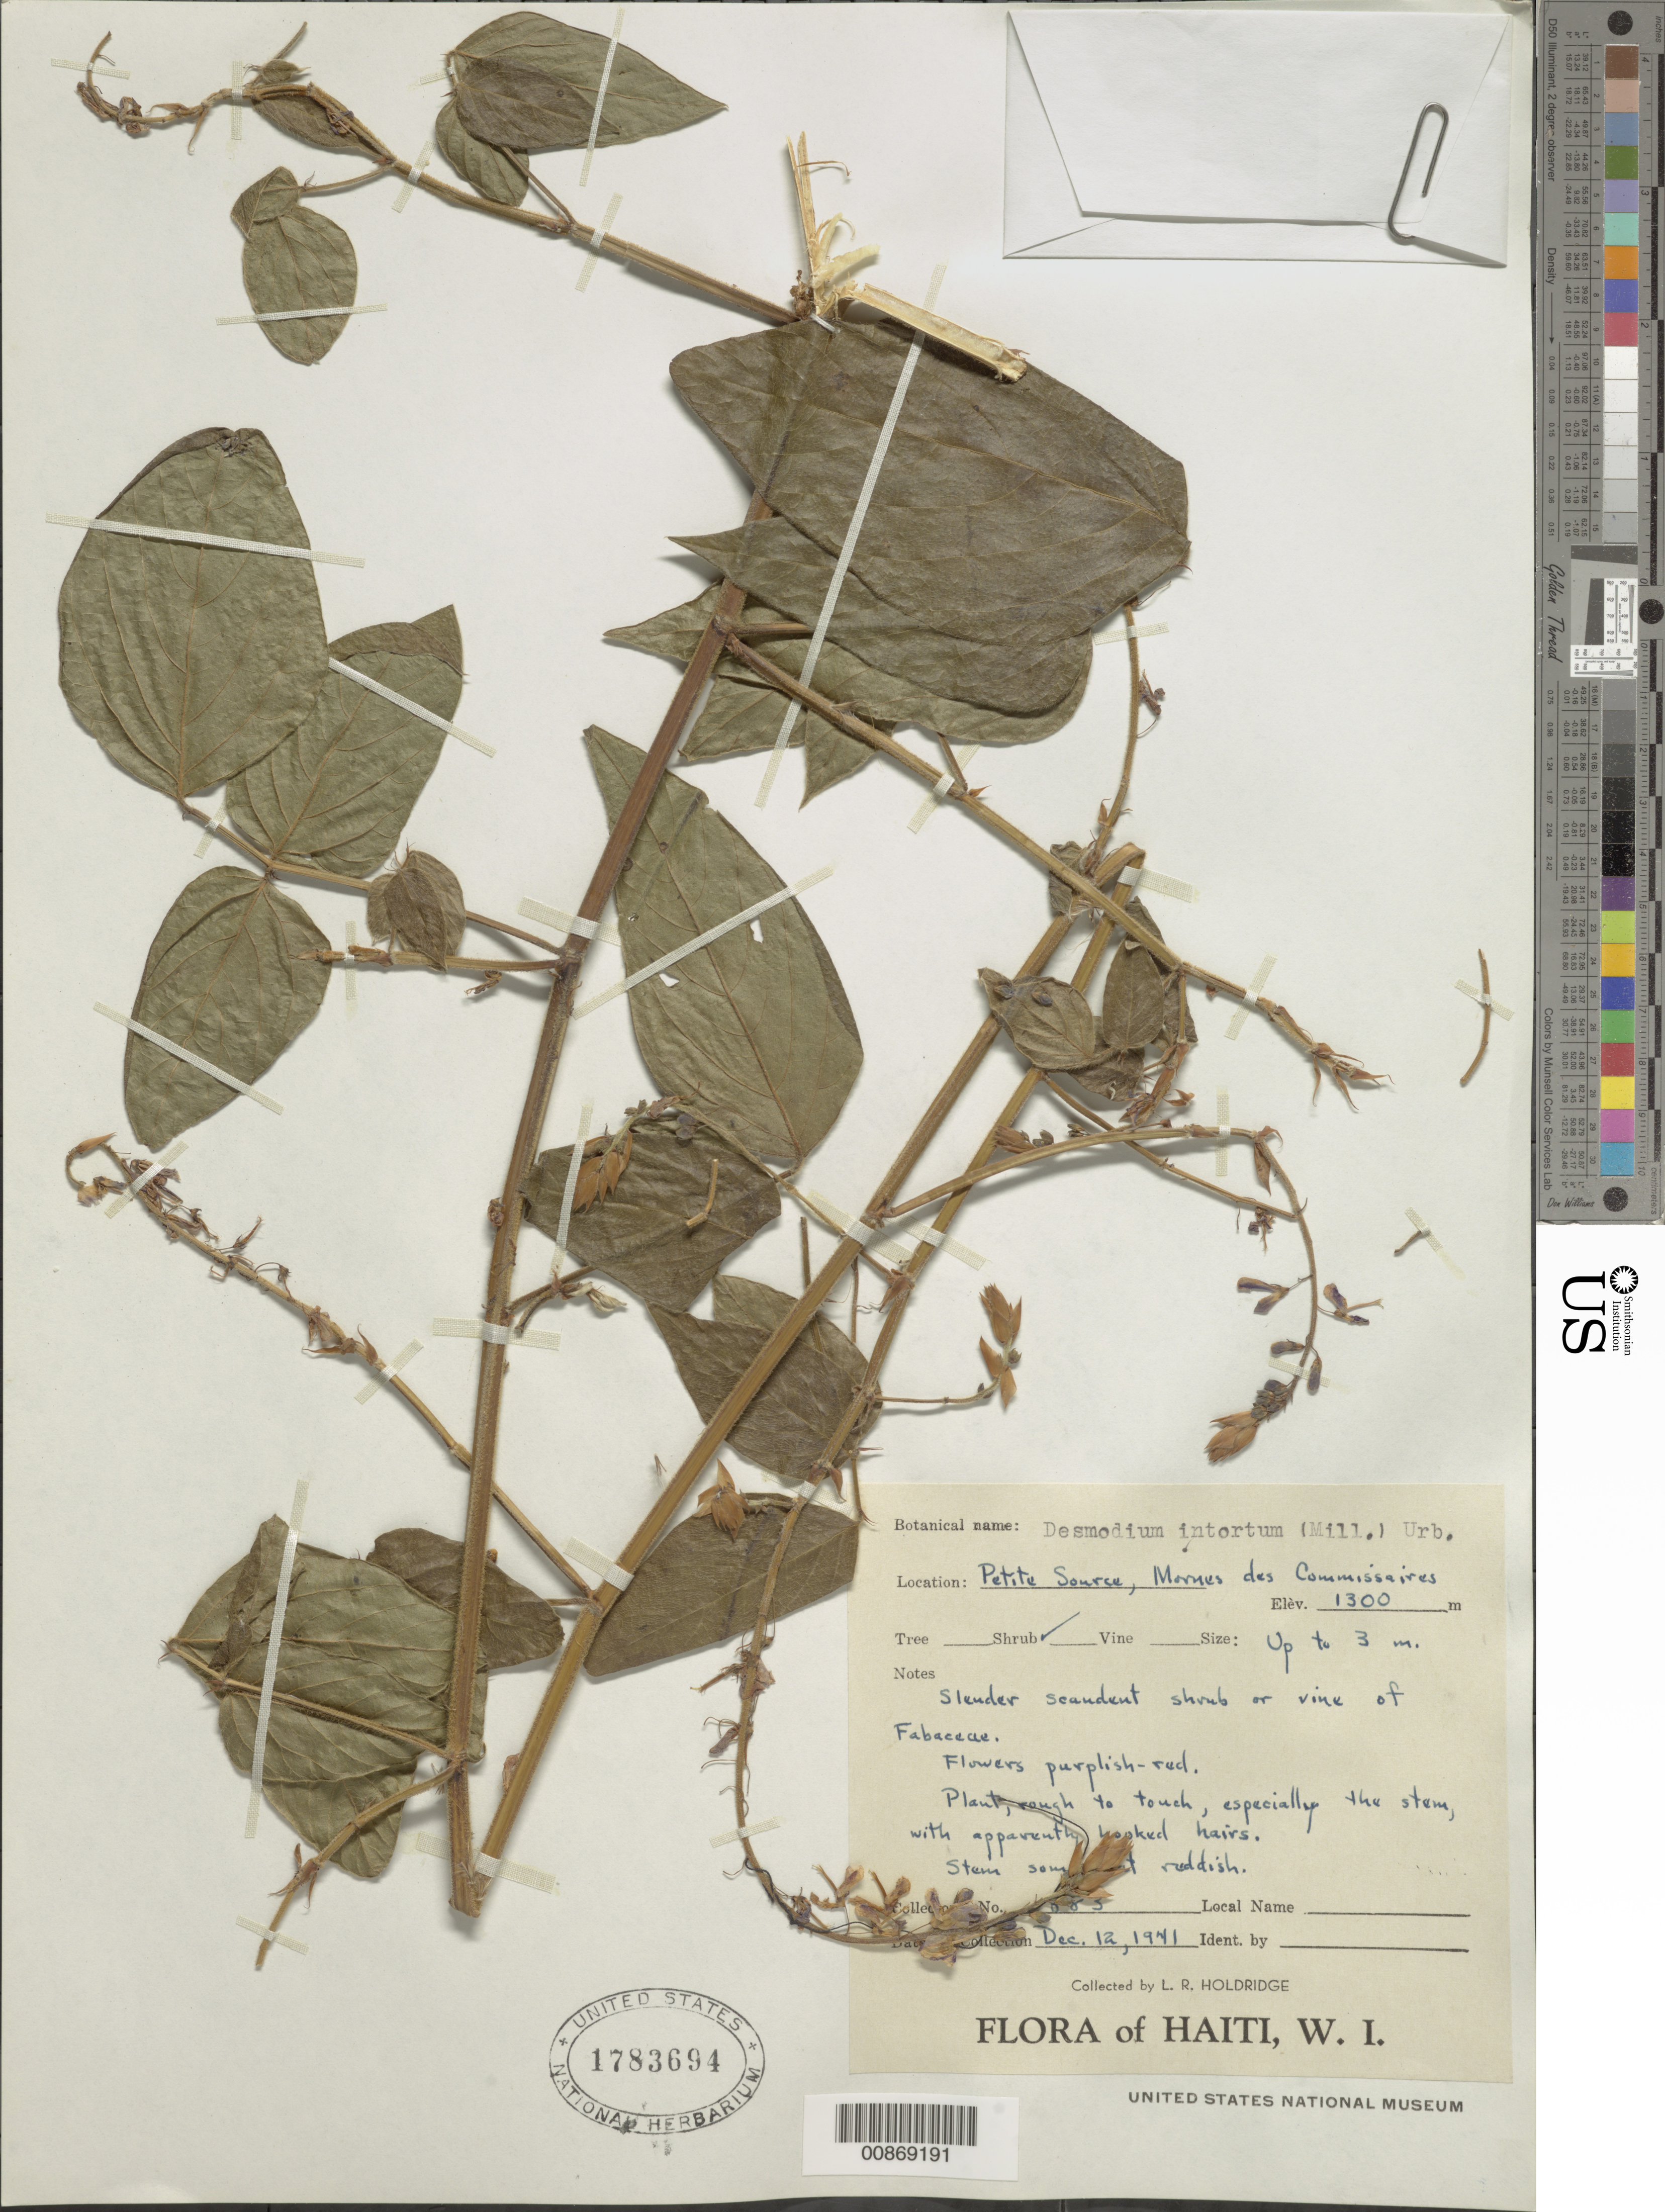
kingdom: Plantae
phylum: Tracheophyta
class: Magnoliopsida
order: Fabales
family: Fabaceae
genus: Desmodium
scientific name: Desmodium intortum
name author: (Mill.) Urb.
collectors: L. Holdridge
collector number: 883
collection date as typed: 12 Dec 1941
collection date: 1941-12-12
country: Haiti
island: Hispaniola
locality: Petite Source, Mornes des Commissaires.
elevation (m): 1300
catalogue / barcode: US 1783694